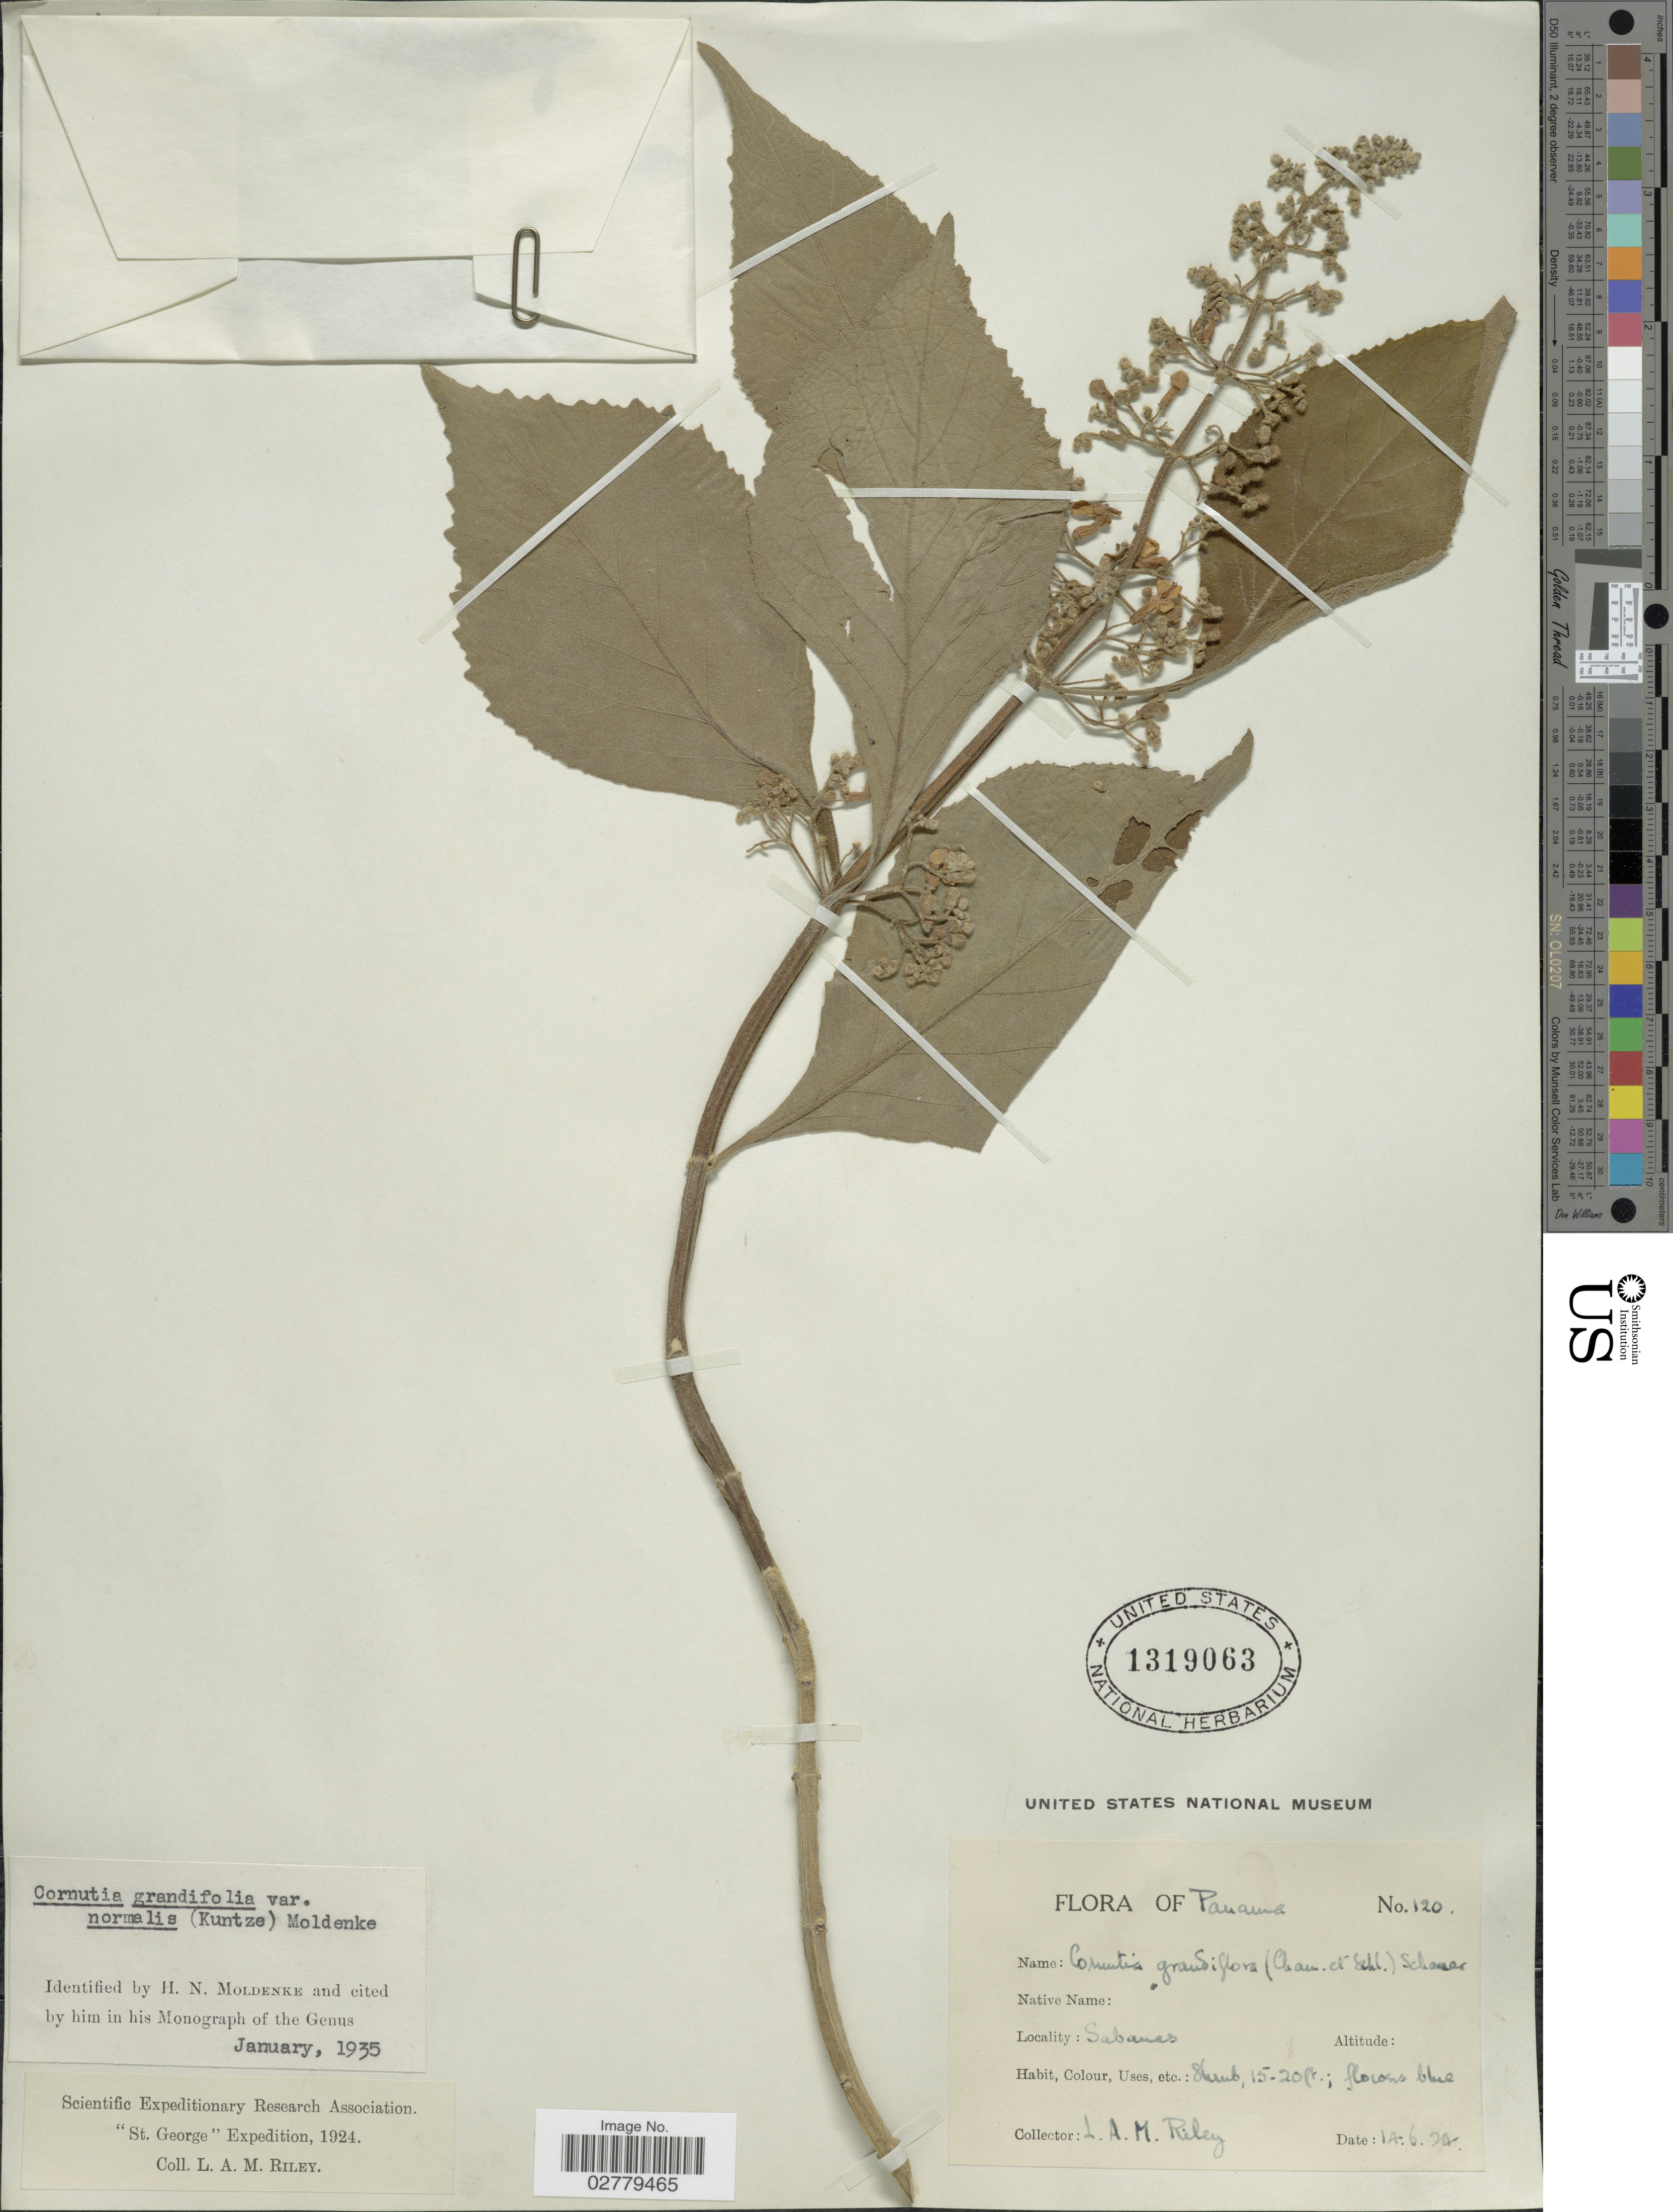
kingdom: Plantae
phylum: Tracheophyta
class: Magnoliopsida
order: Lamiales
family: Lamiaceae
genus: Cornutia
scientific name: Cornutia grandifolia var. normalis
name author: Moldenke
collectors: L. A. M. Riley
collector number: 120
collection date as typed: Transcribed d/m/y: 14/6/24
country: Panama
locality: Sabanas.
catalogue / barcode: US 1319063